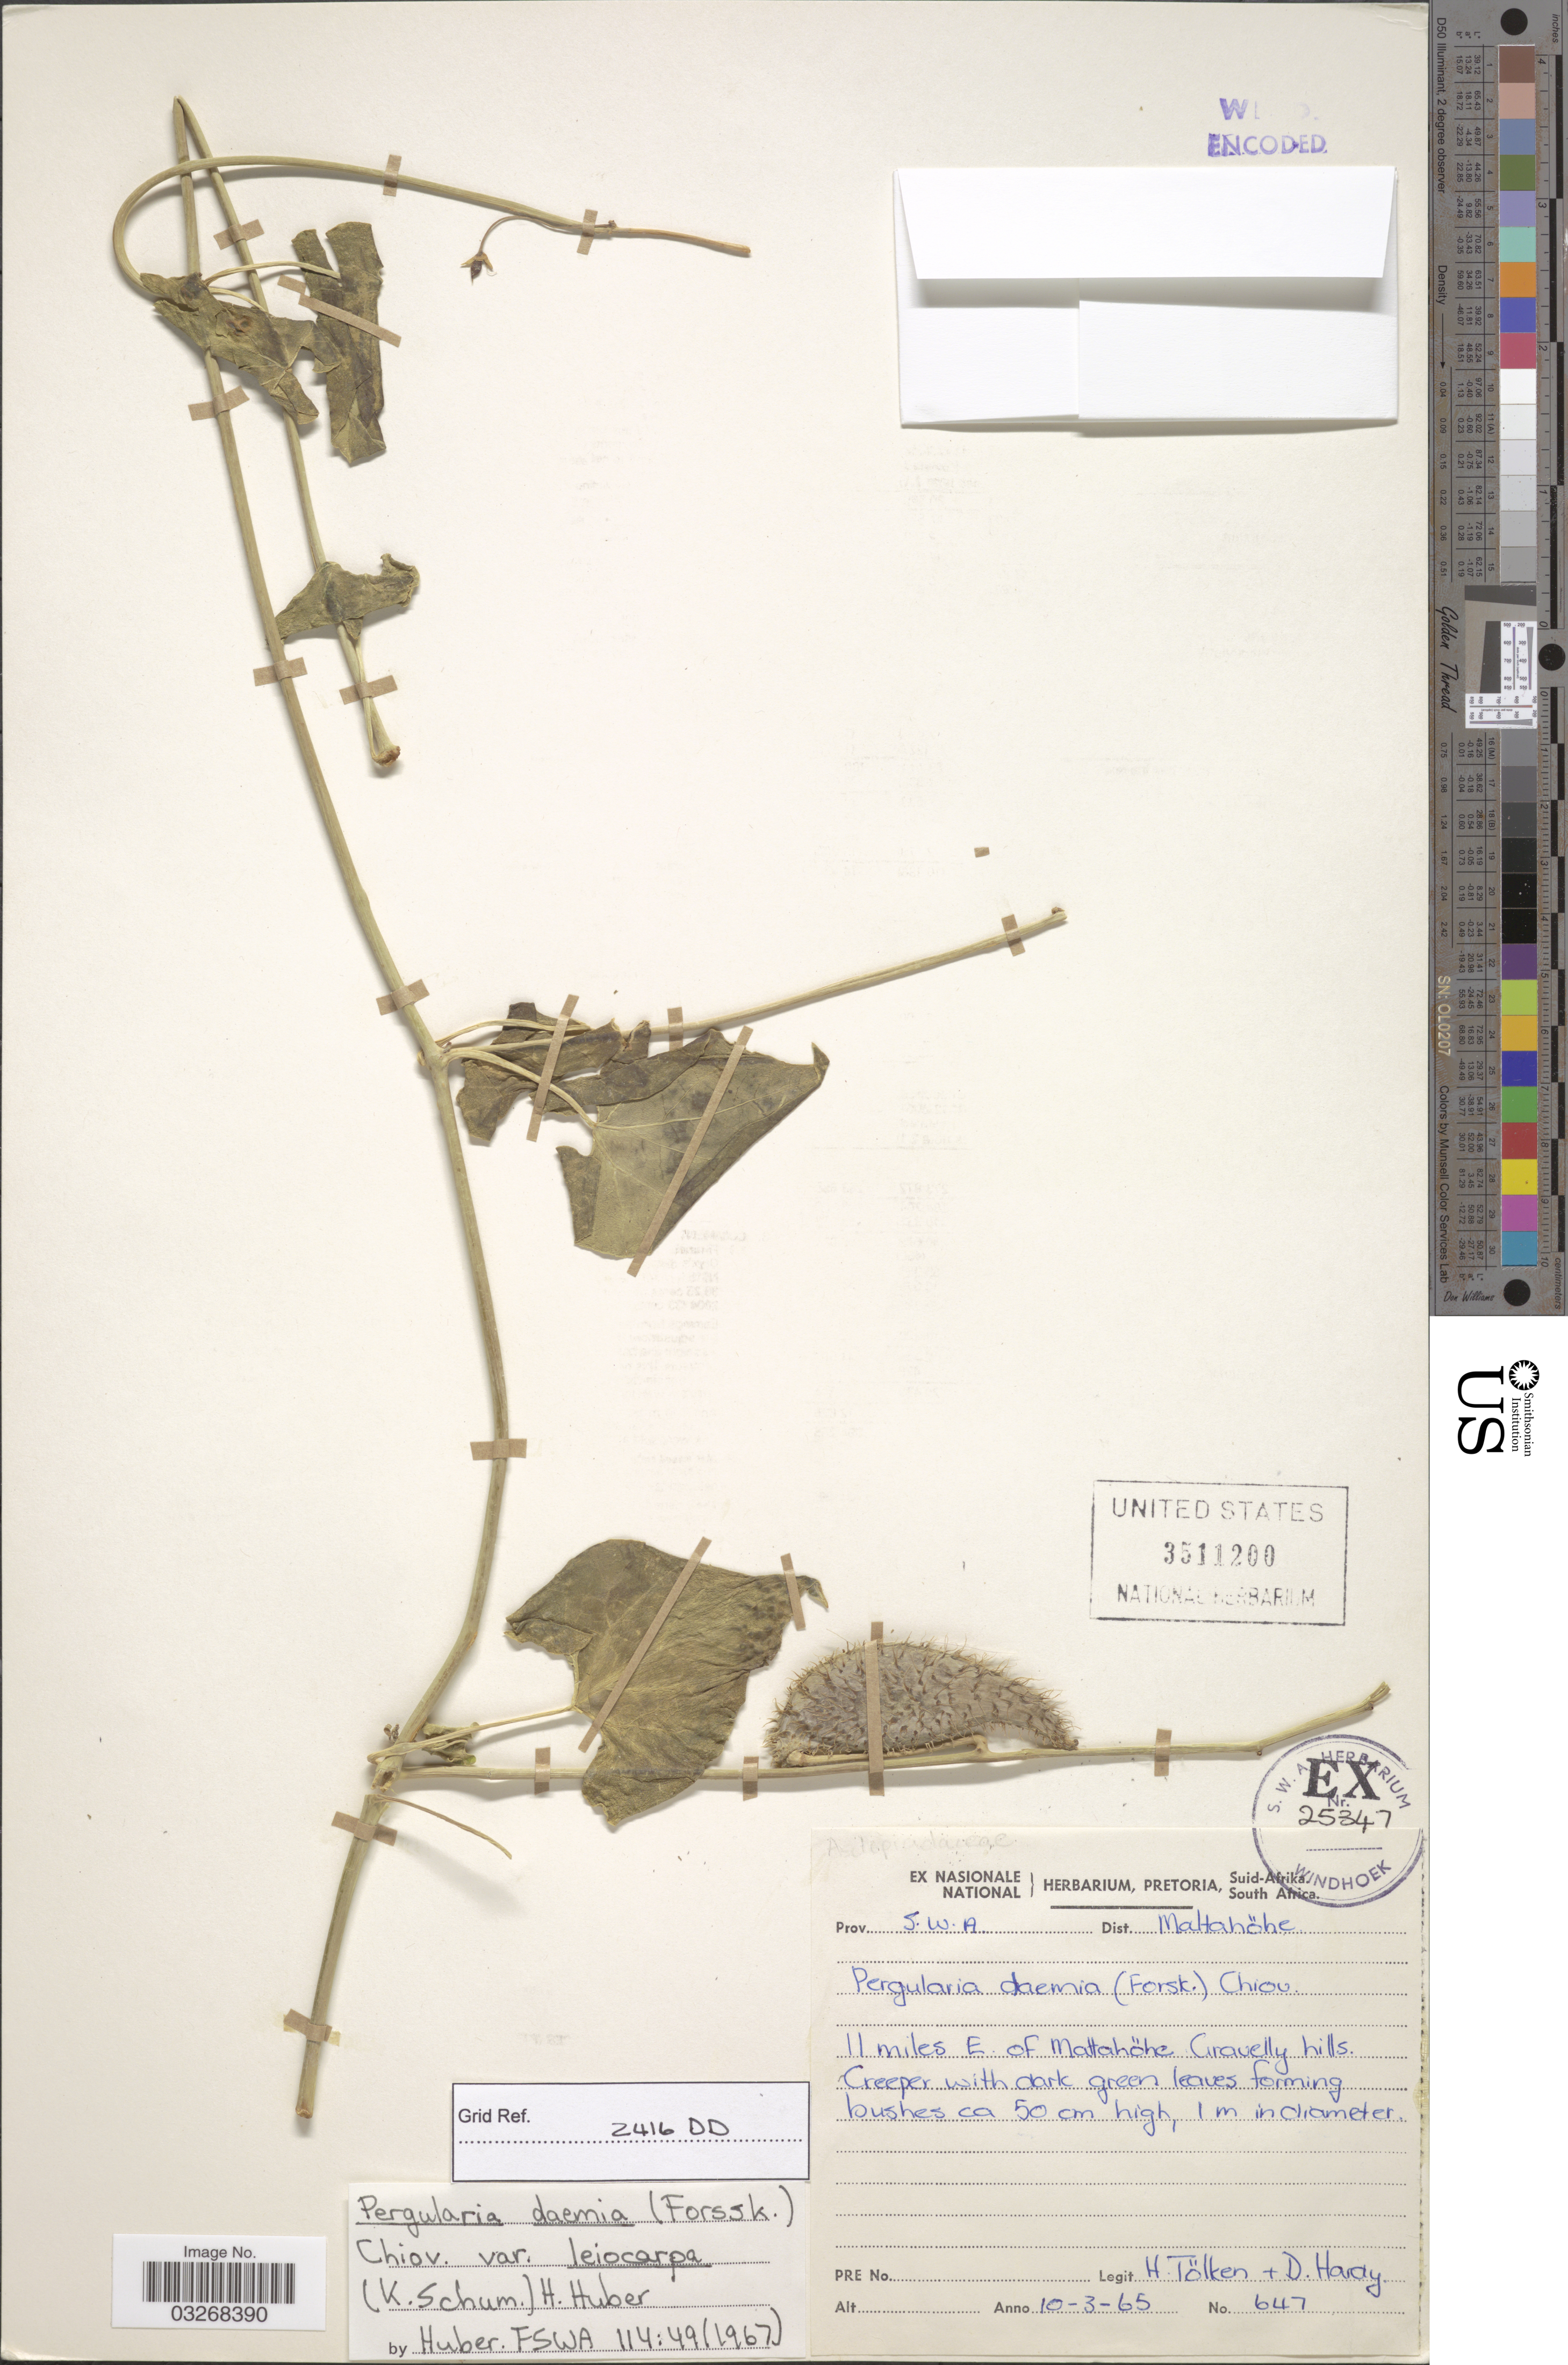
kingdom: Plantae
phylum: Tracheophyta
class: Magnoliopsida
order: Gentianales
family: Apocynaceae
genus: Pergularia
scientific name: Pergularia daemia var. leiocarpa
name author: (K. Schum.) H. Huber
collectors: H. R. Tölken & D. Hardy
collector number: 647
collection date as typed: Transcribed d/m/y: 10/3/65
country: Namibia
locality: Prov. S. W. A. Dist. Maltahöhe. 11 miles E. of Maltahöhe.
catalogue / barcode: US 3511200